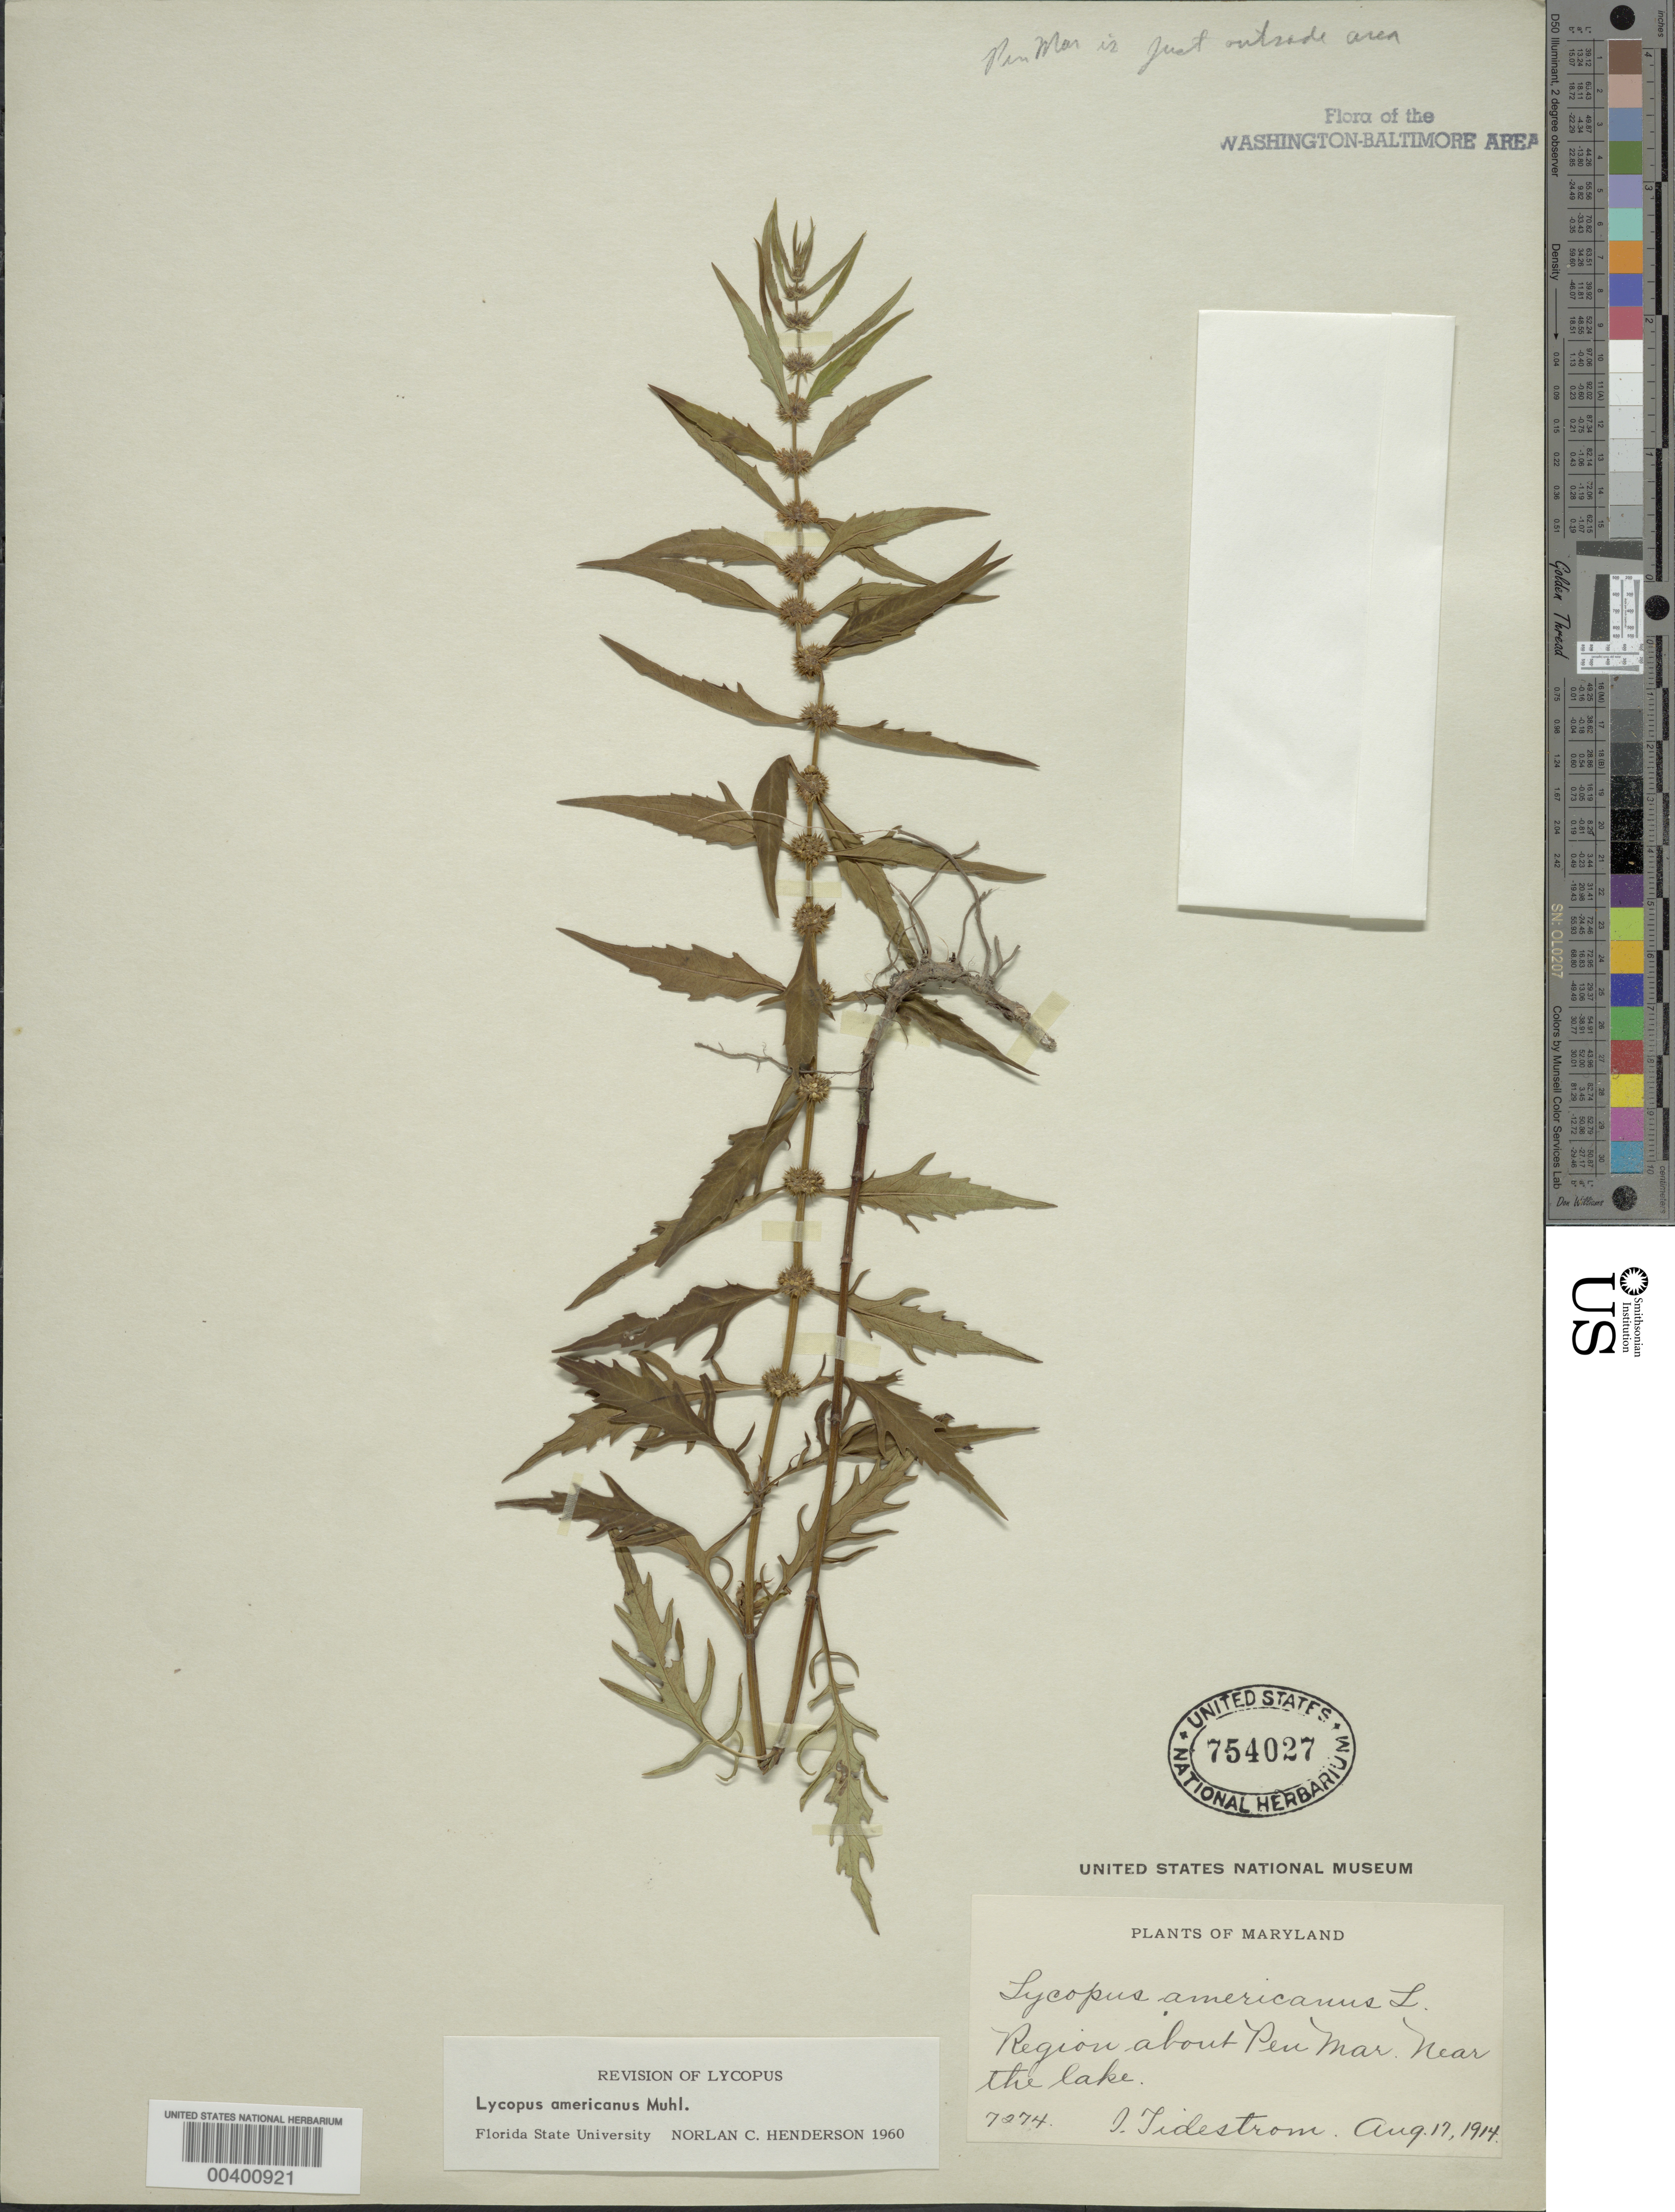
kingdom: Plantae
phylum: Tracheophyta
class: Magnoliopsida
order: Lamiales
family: Lamiaceae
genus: Lycopus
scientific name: Lycopus americanus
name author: Muhl. ex W.P.C. Barton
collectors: I. F. Tidestrom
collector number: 7274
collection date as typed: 17 Aug 1914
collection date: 1914-08-17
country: United States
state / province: Maryland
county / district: Harford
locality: About Pen Mar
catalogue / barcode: US 754027